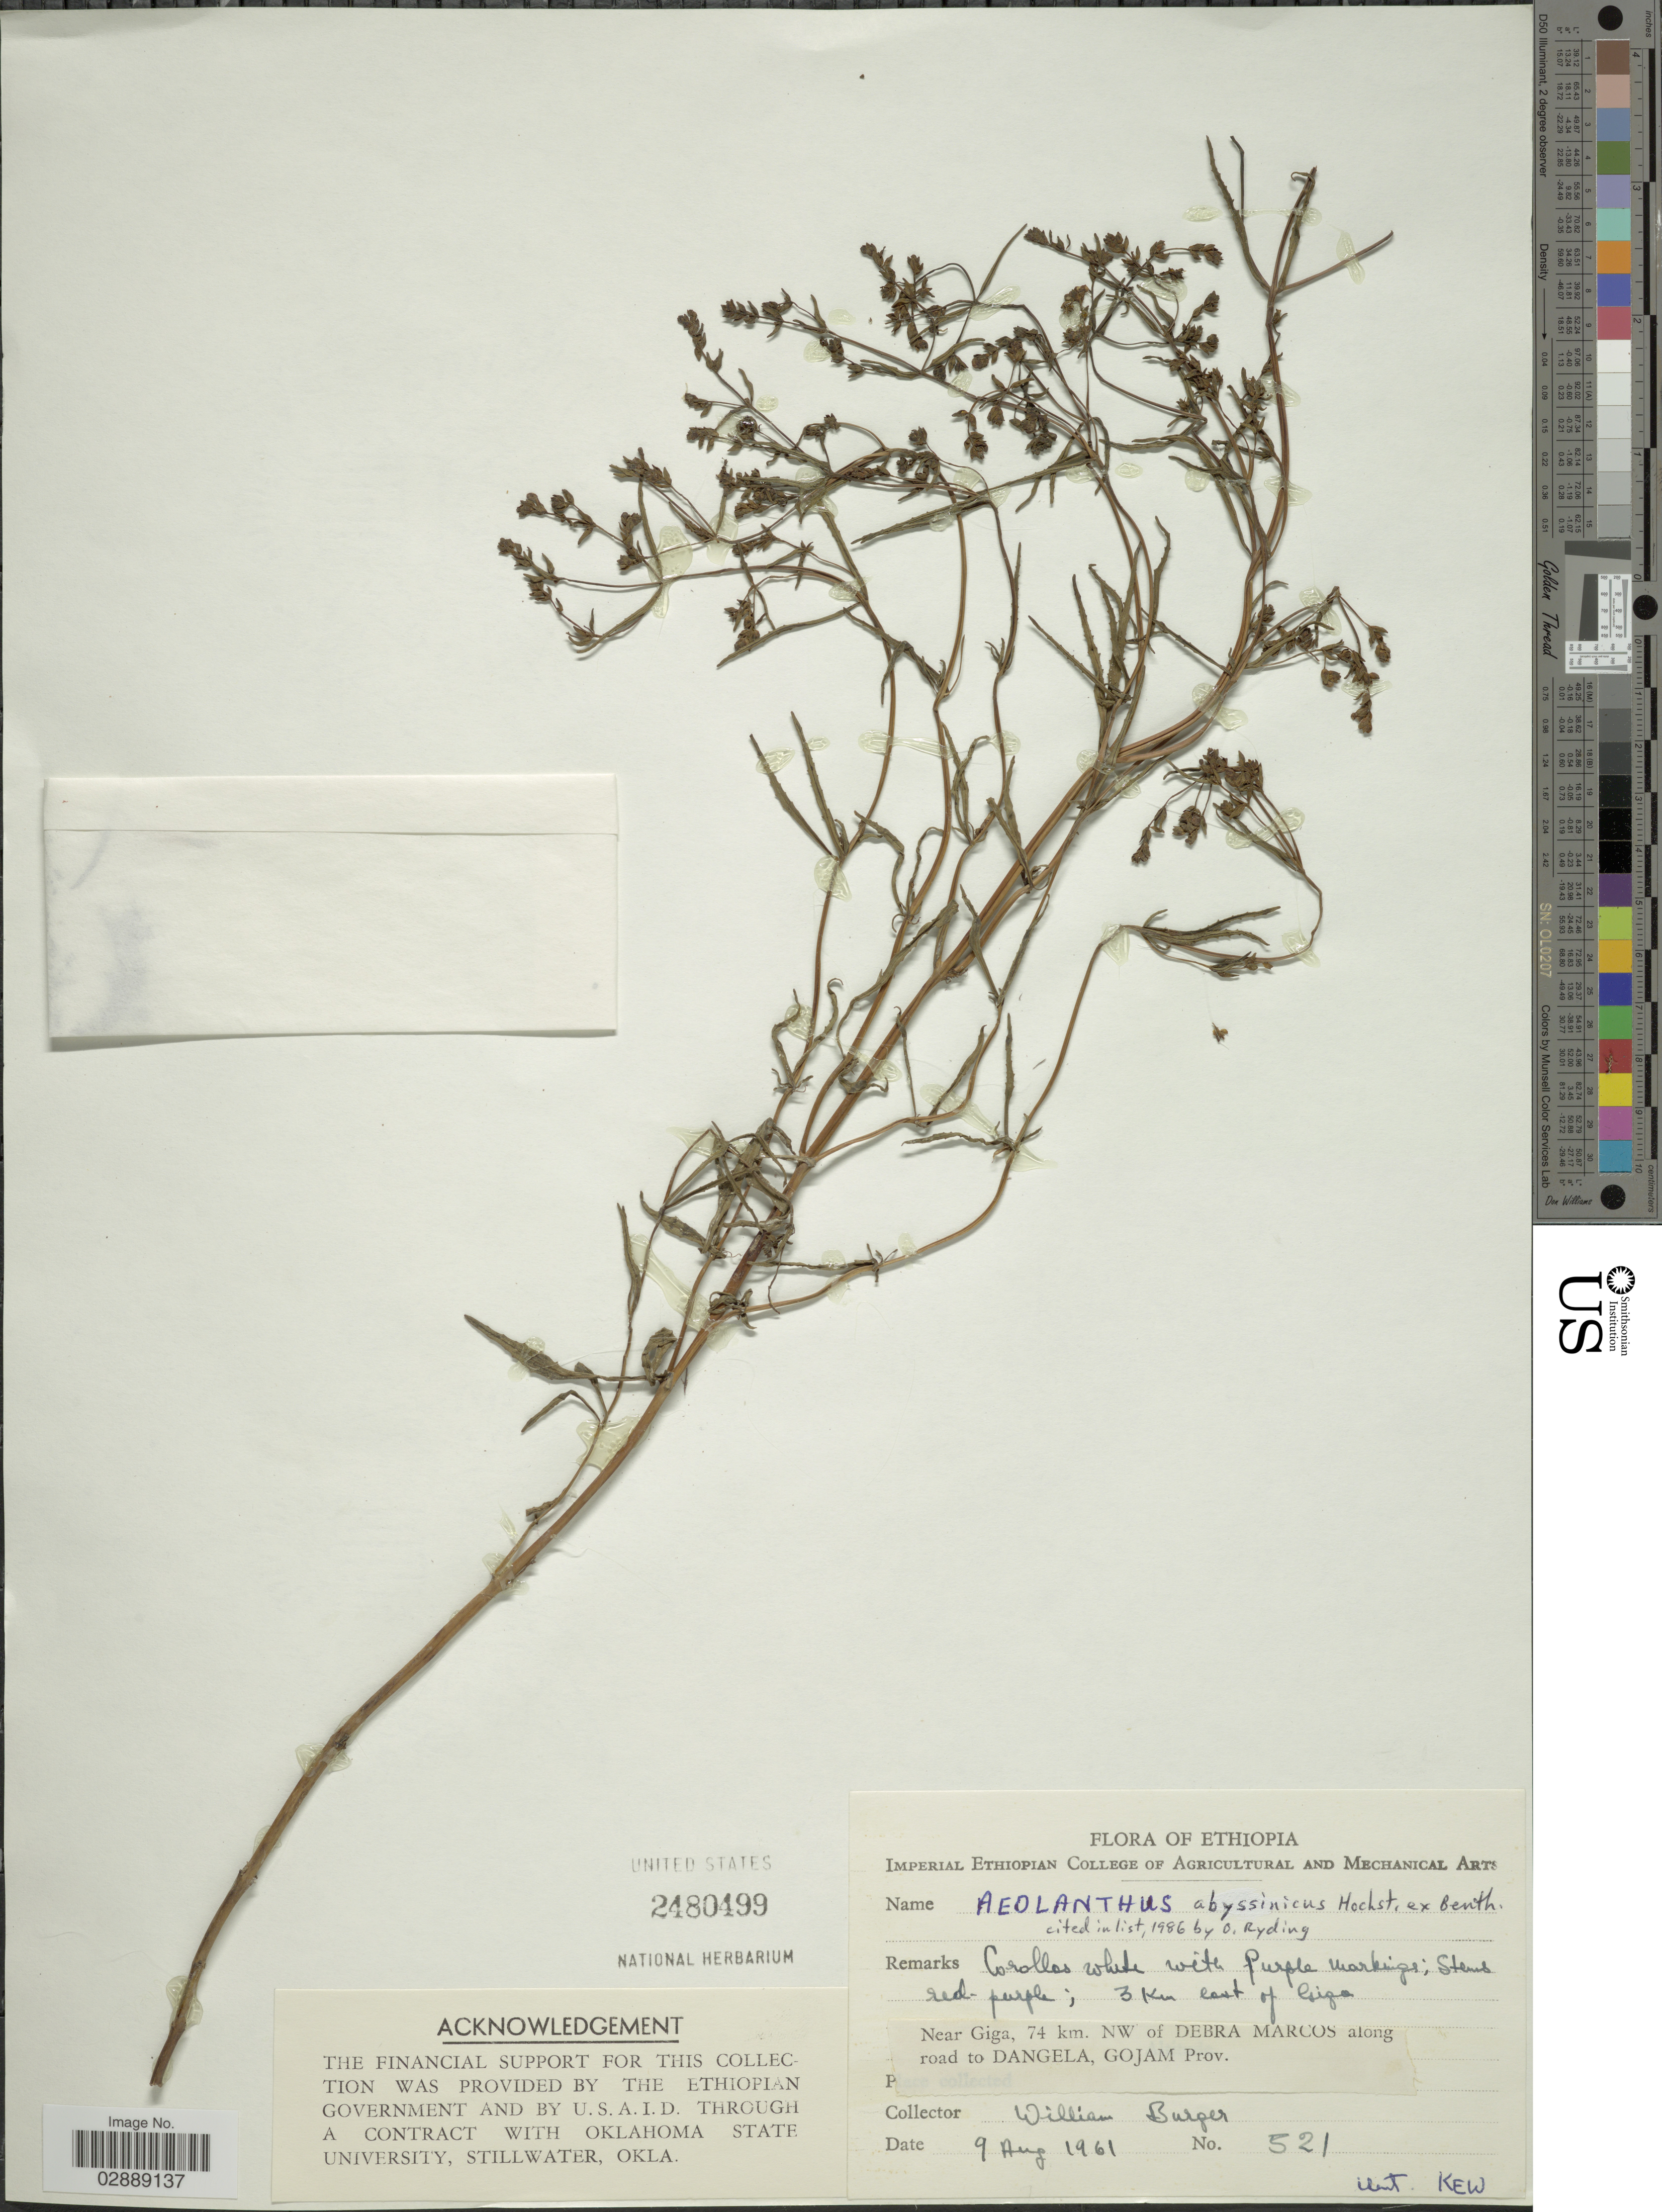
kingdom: Plantae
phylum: Tracheophyta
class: Magnoliopsida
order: Lamiales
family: Lamiaceae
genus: Aeollanthus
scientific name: Aeollanthus abyssinicus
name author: Hochst. ex Benth.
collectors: W. Burger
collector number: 521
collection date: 1961-08-09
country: Ethiopia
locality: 3 Km east of Giga. Near Giga, 74 km. NW of Debra Marcos along road to Dangela, Gojam Prov.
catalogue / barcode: US 2480499